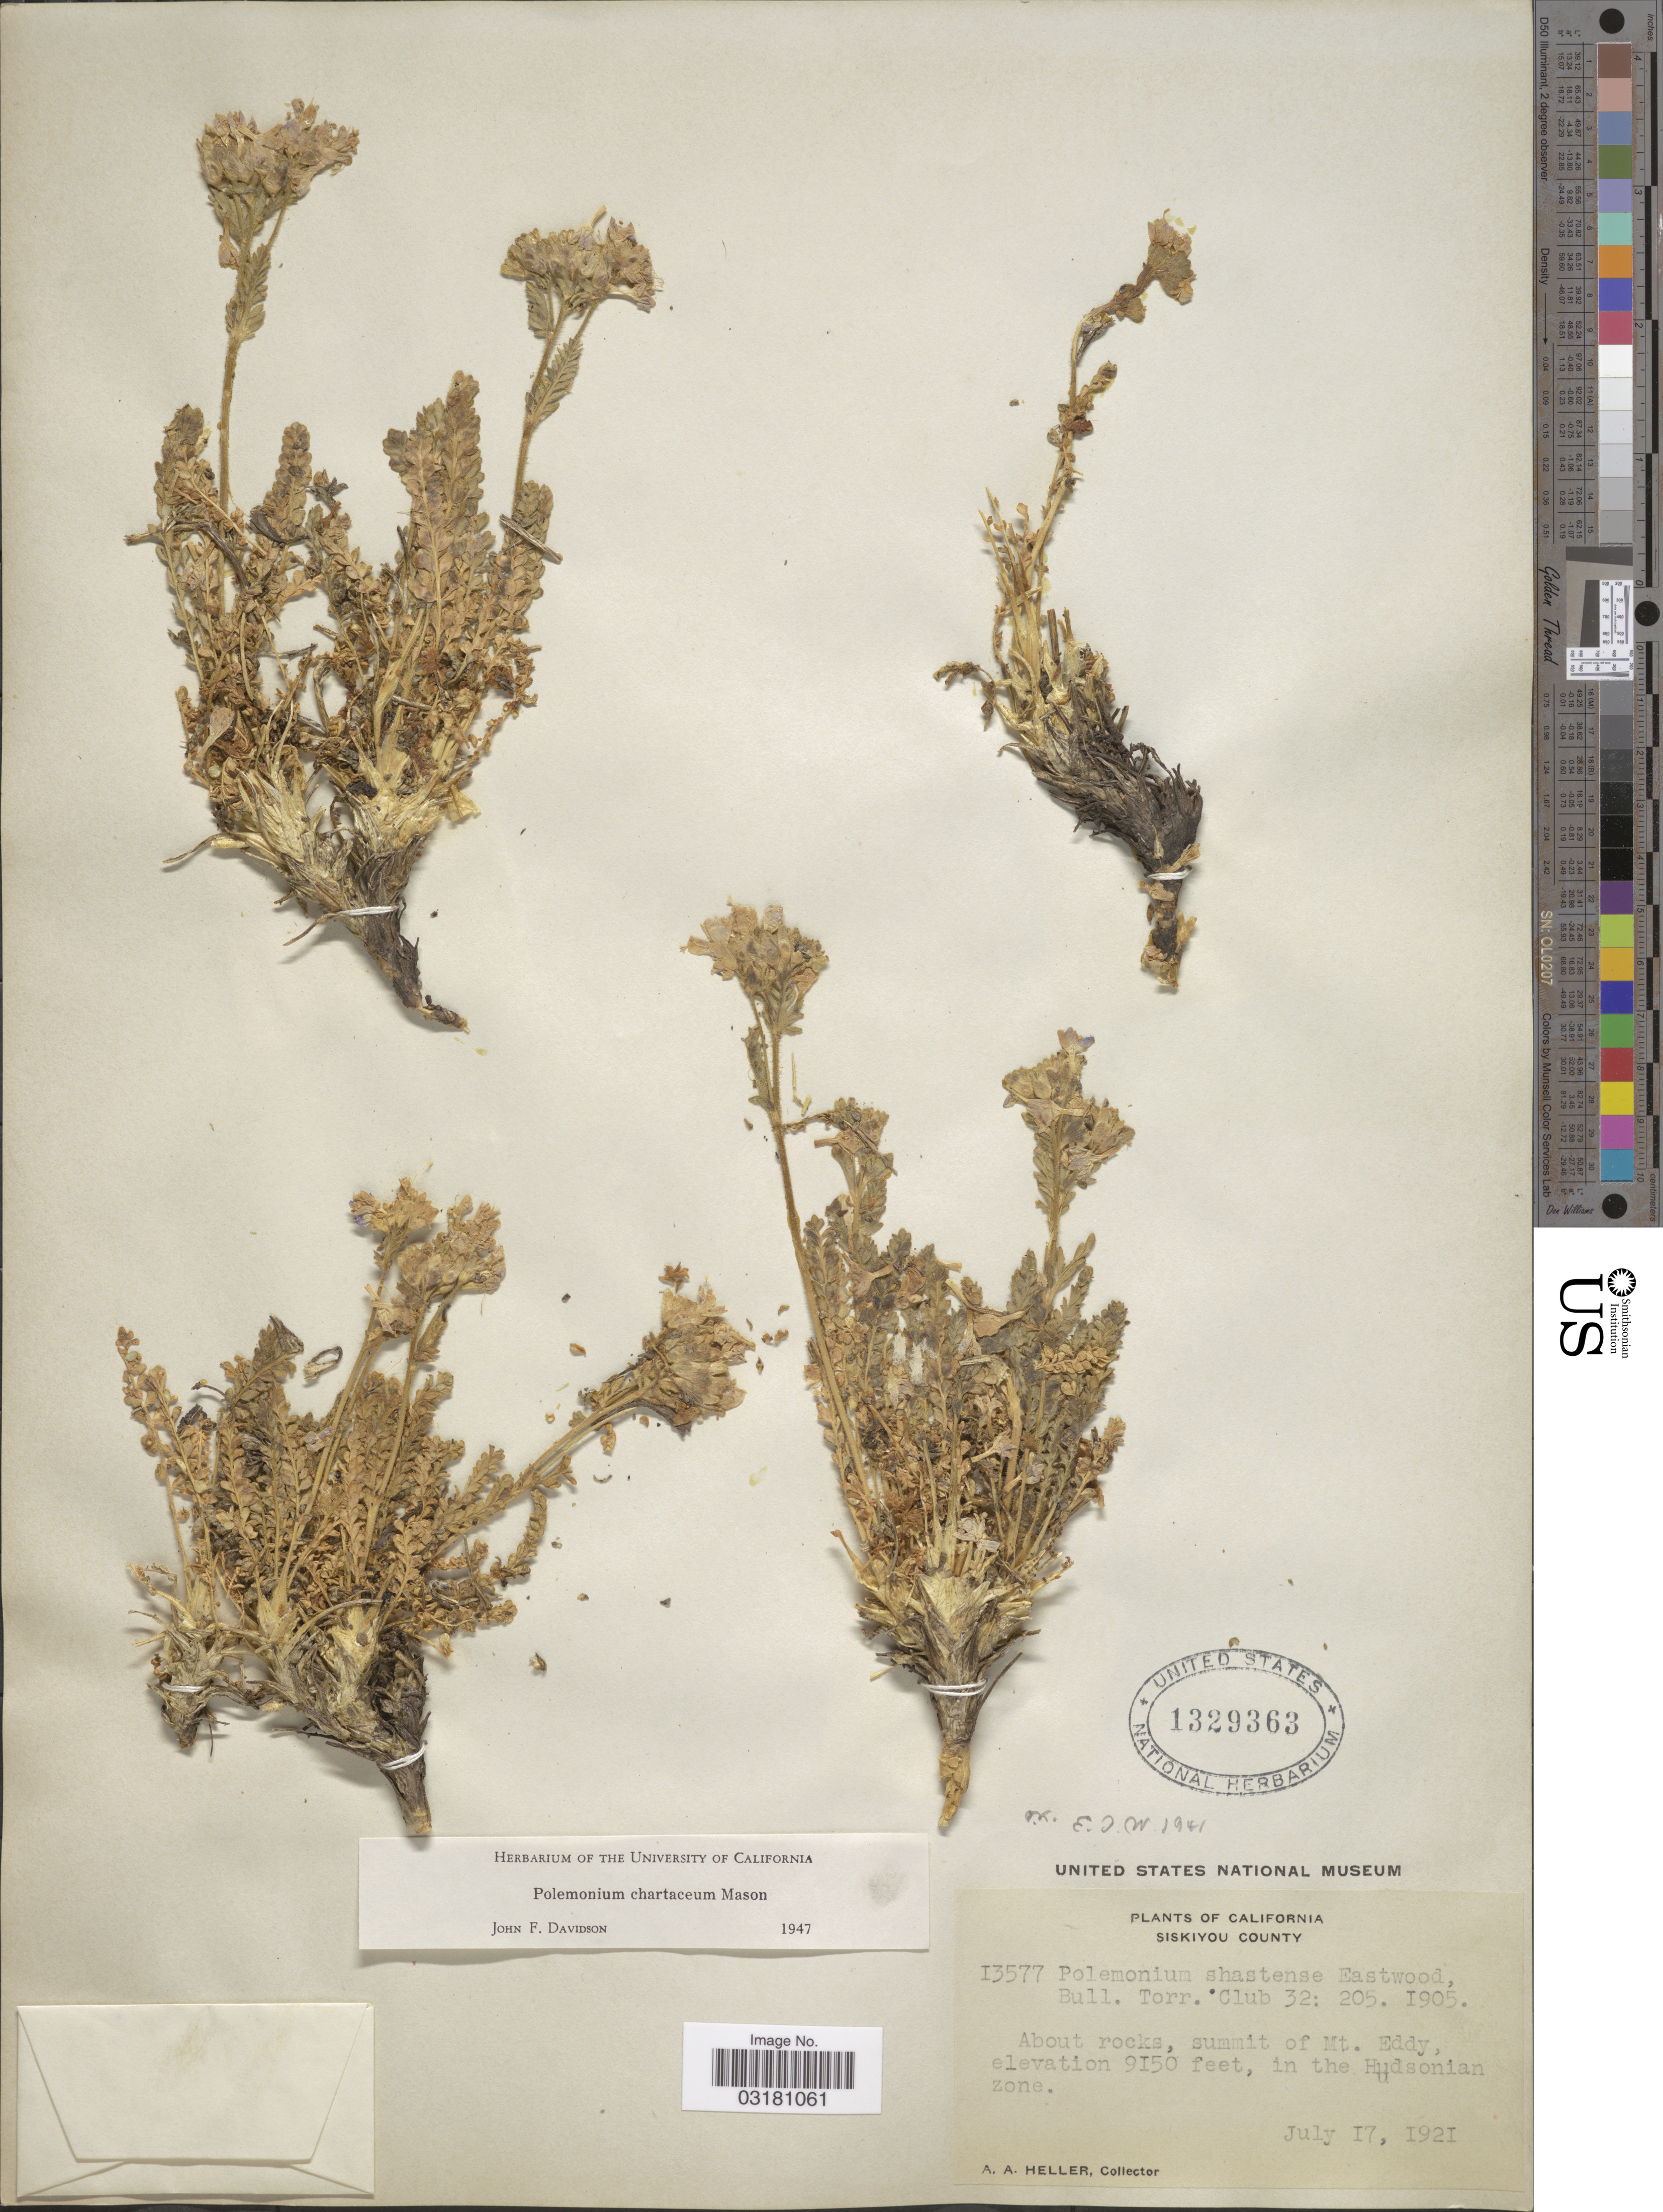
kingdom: Plantae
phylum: Tracheophyta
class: Magnoliopsida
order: Ericales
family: Polemoniaceae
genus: Polemonium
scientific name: Polemonium chartaceum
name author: H. Mason ex Jeps.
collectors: A. A. Heller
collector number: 13577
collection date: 1921-07-17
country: United States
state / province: California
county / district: Siskiyou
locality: Siskiyou County. About rocks, summit of Mt. Eddy, in the Hudsonian zone.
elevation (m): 2789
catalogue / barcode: US 1329363